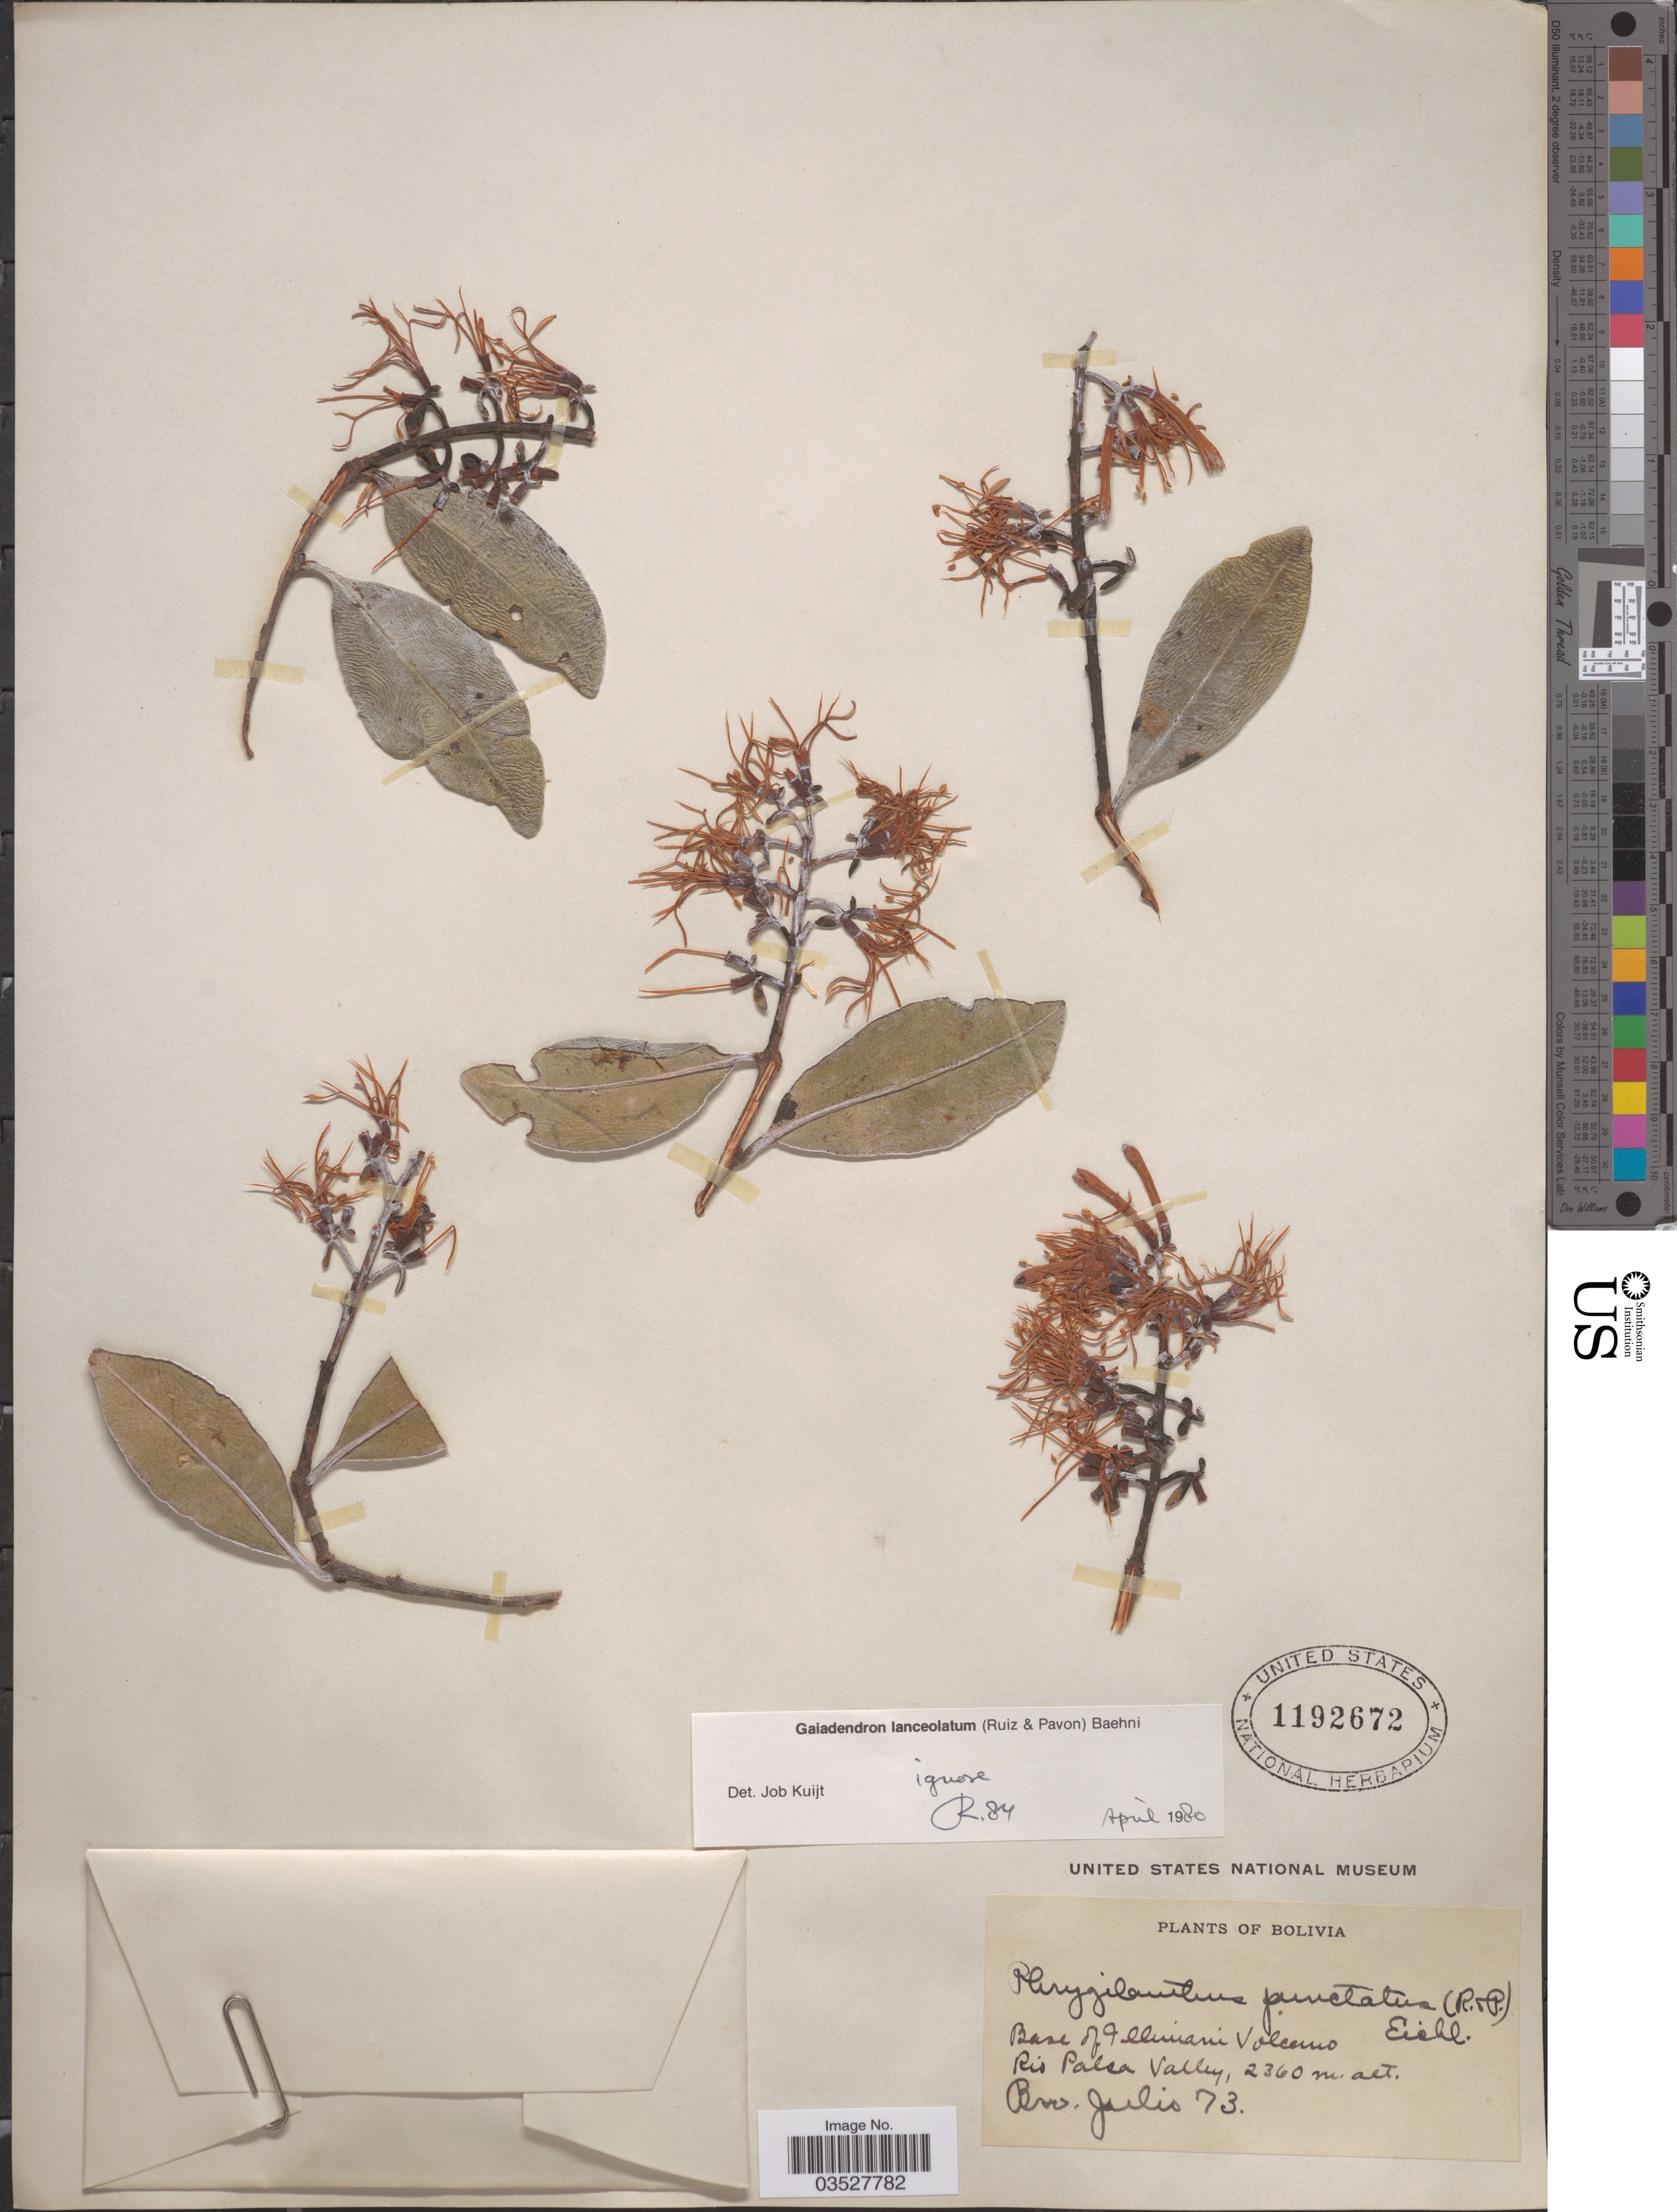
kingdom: Plantae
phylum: Tracheophyta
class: Magnoliopsida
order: Santalales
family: Loranthaceae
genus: Gaiadendron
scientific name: Gaiadendron punctatum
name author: (Ruiz & Pav.) G. Don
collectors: Bro. Julio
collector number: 73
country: Bolivia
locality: Base of Illimani Volcano. Rio Palca Valley.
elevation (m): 2360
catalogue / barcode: US 1192672